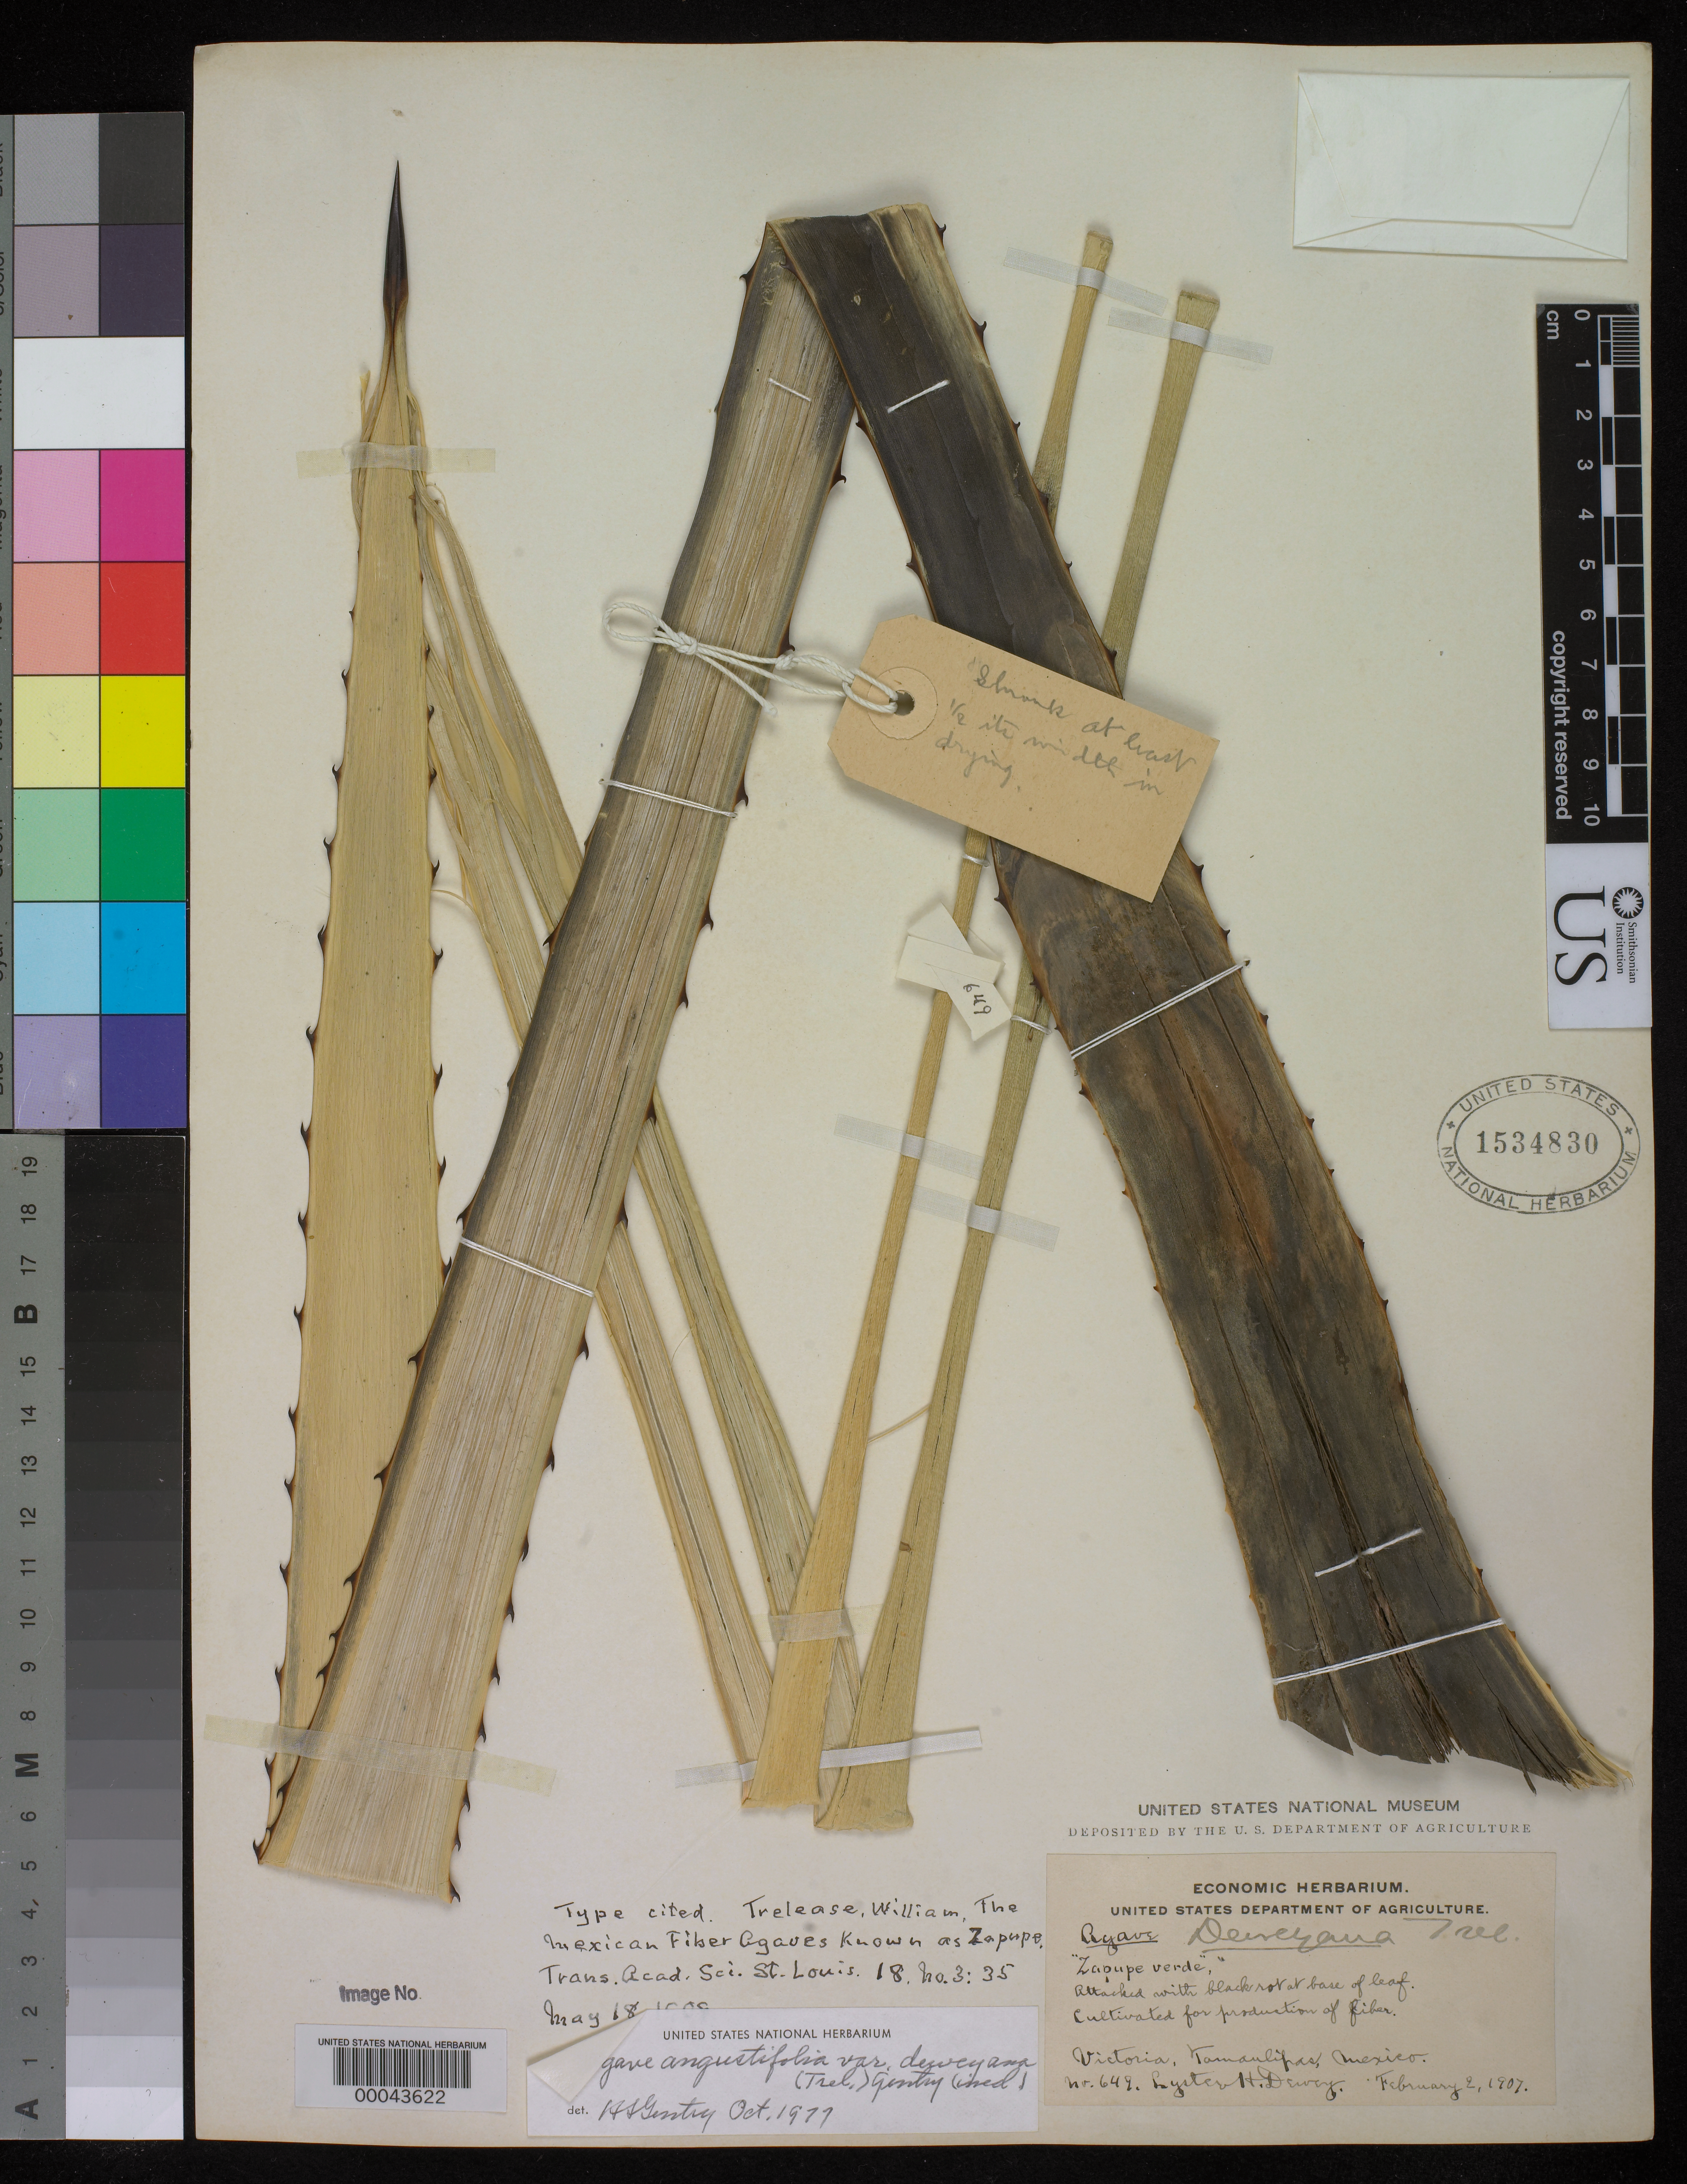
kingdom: Plantae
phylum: Tracheophyta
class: Liliopsida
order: Asparagales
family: Asparagaceae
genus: Agave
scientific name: Agave angustifolia var. deweyana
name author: (Trel.) Gentry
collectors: L. H. Dewey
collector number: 649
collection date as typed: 02 Feb 1907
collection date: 1907-02-02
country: Mexico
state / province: Tamaulipas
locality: Victoria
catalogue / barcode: US 1534830